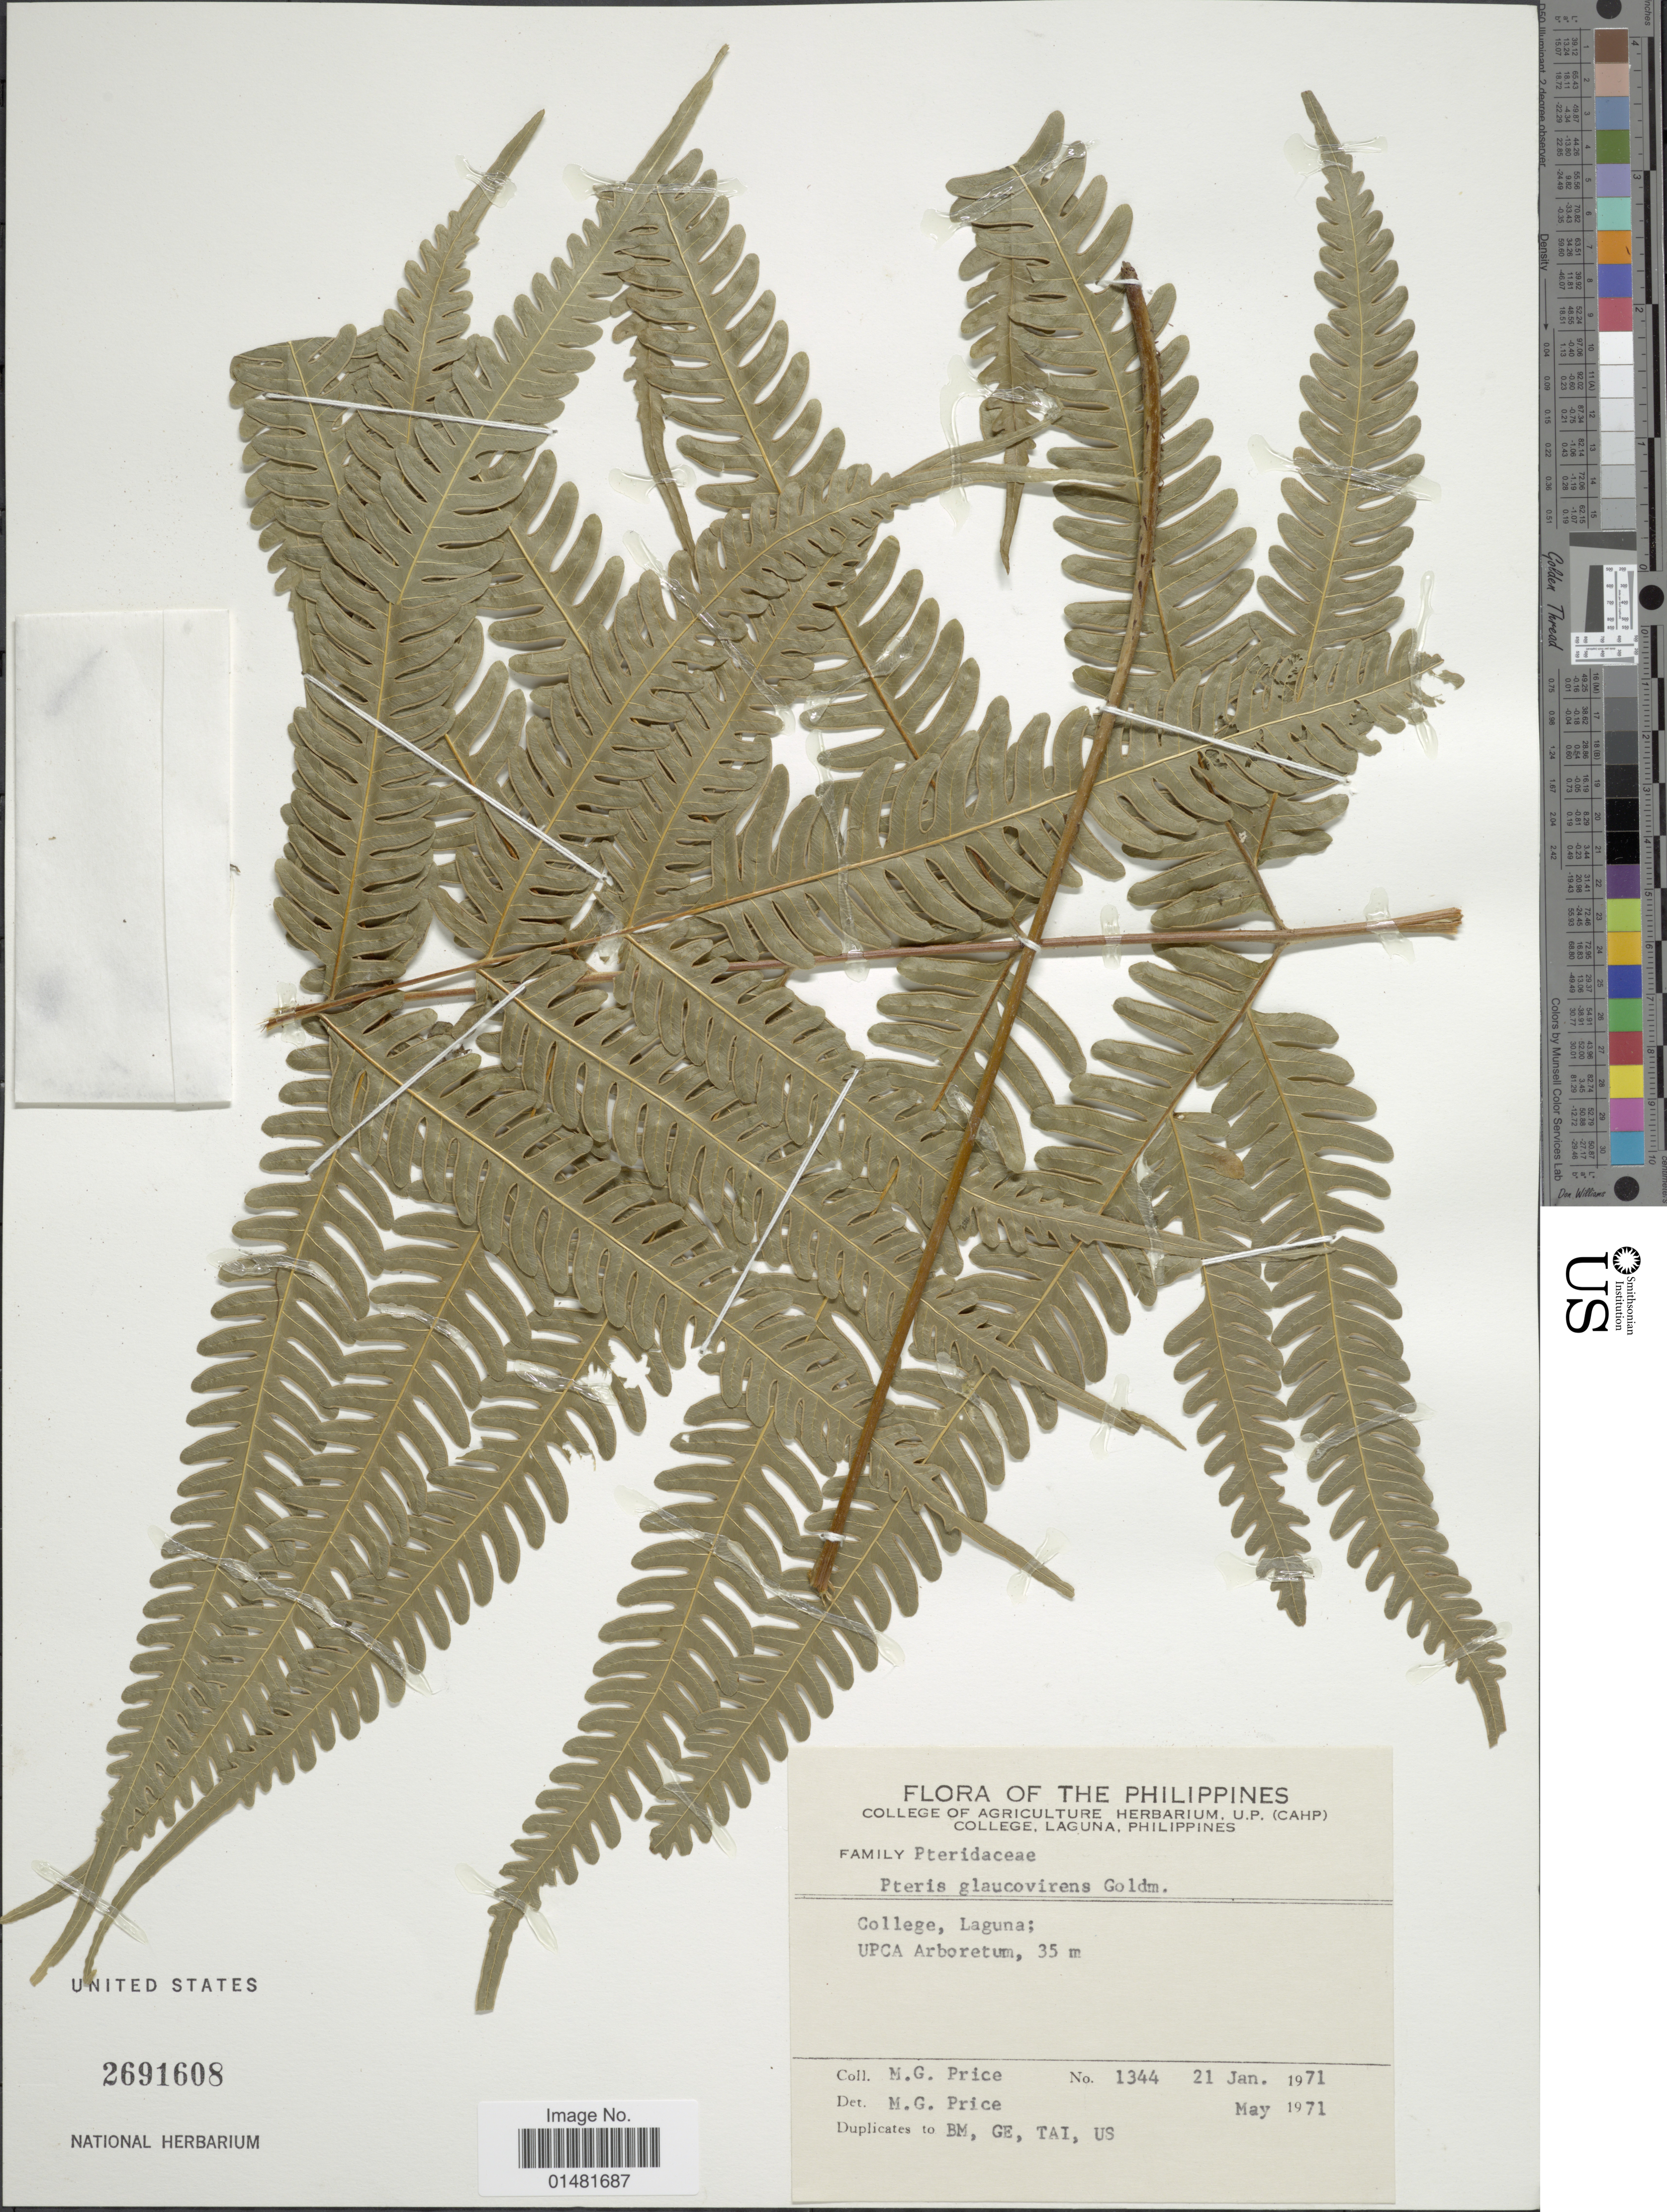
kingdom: Plantae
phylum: Tracheophyta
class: Polypodiopsida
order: Polypodiales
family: Pteridaceae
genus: Pteris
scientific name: Pteris glaucovirens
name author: Goldm.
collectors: M. G. Price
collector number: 1344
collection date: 1971-01-21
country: Philippines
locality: College, Laguna; UPCA Arboretum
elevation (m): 35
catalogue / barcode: US 2691608